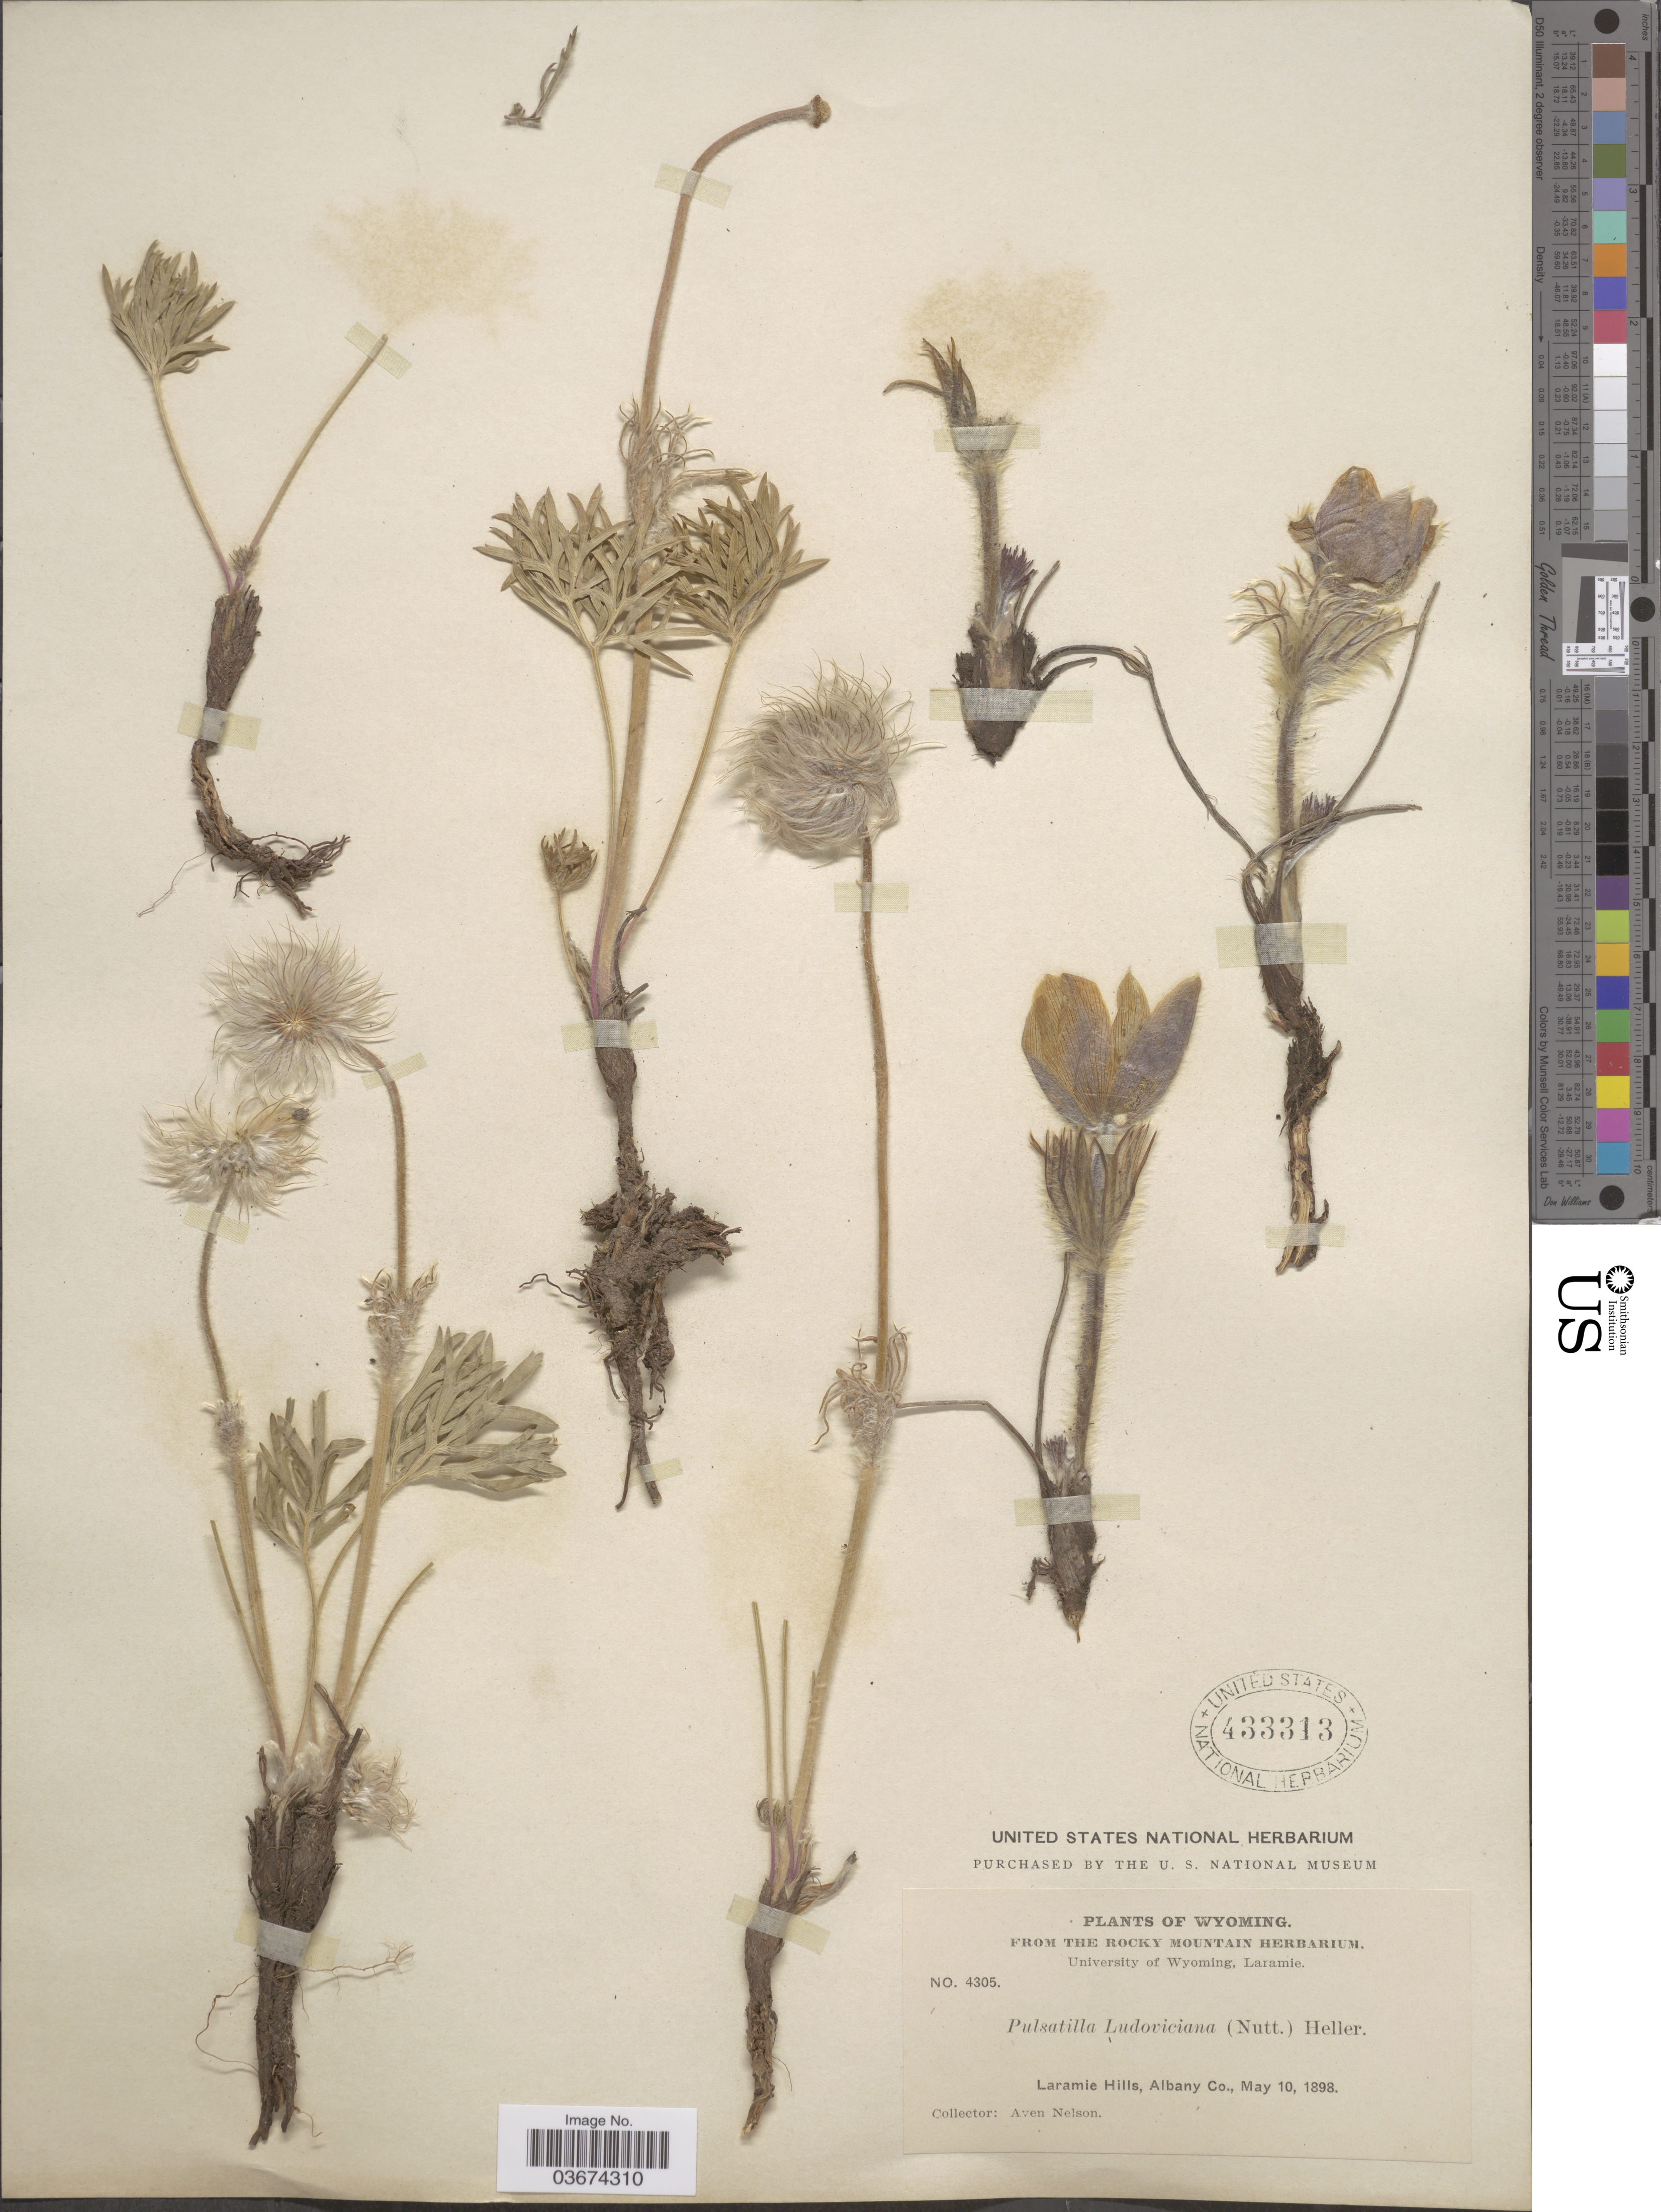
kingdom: Plantae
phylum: Tracheophyta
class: Magnoliopsida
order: Ranunculales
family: Ranunculaceae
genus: Pulsatilla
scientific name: Pulsatilla nuttalliana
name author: (DC.) Bercht. & J. Presl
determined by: Strong, Mark T., (BOT), Smithsonian Institution - National Museum of Natural History (UNITED STATES)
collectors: A. Nelson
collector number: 4305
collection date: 1898-05-10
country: United States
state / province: Wyoming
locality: Laramie Hills, Albany Co.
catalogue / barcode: US 433313